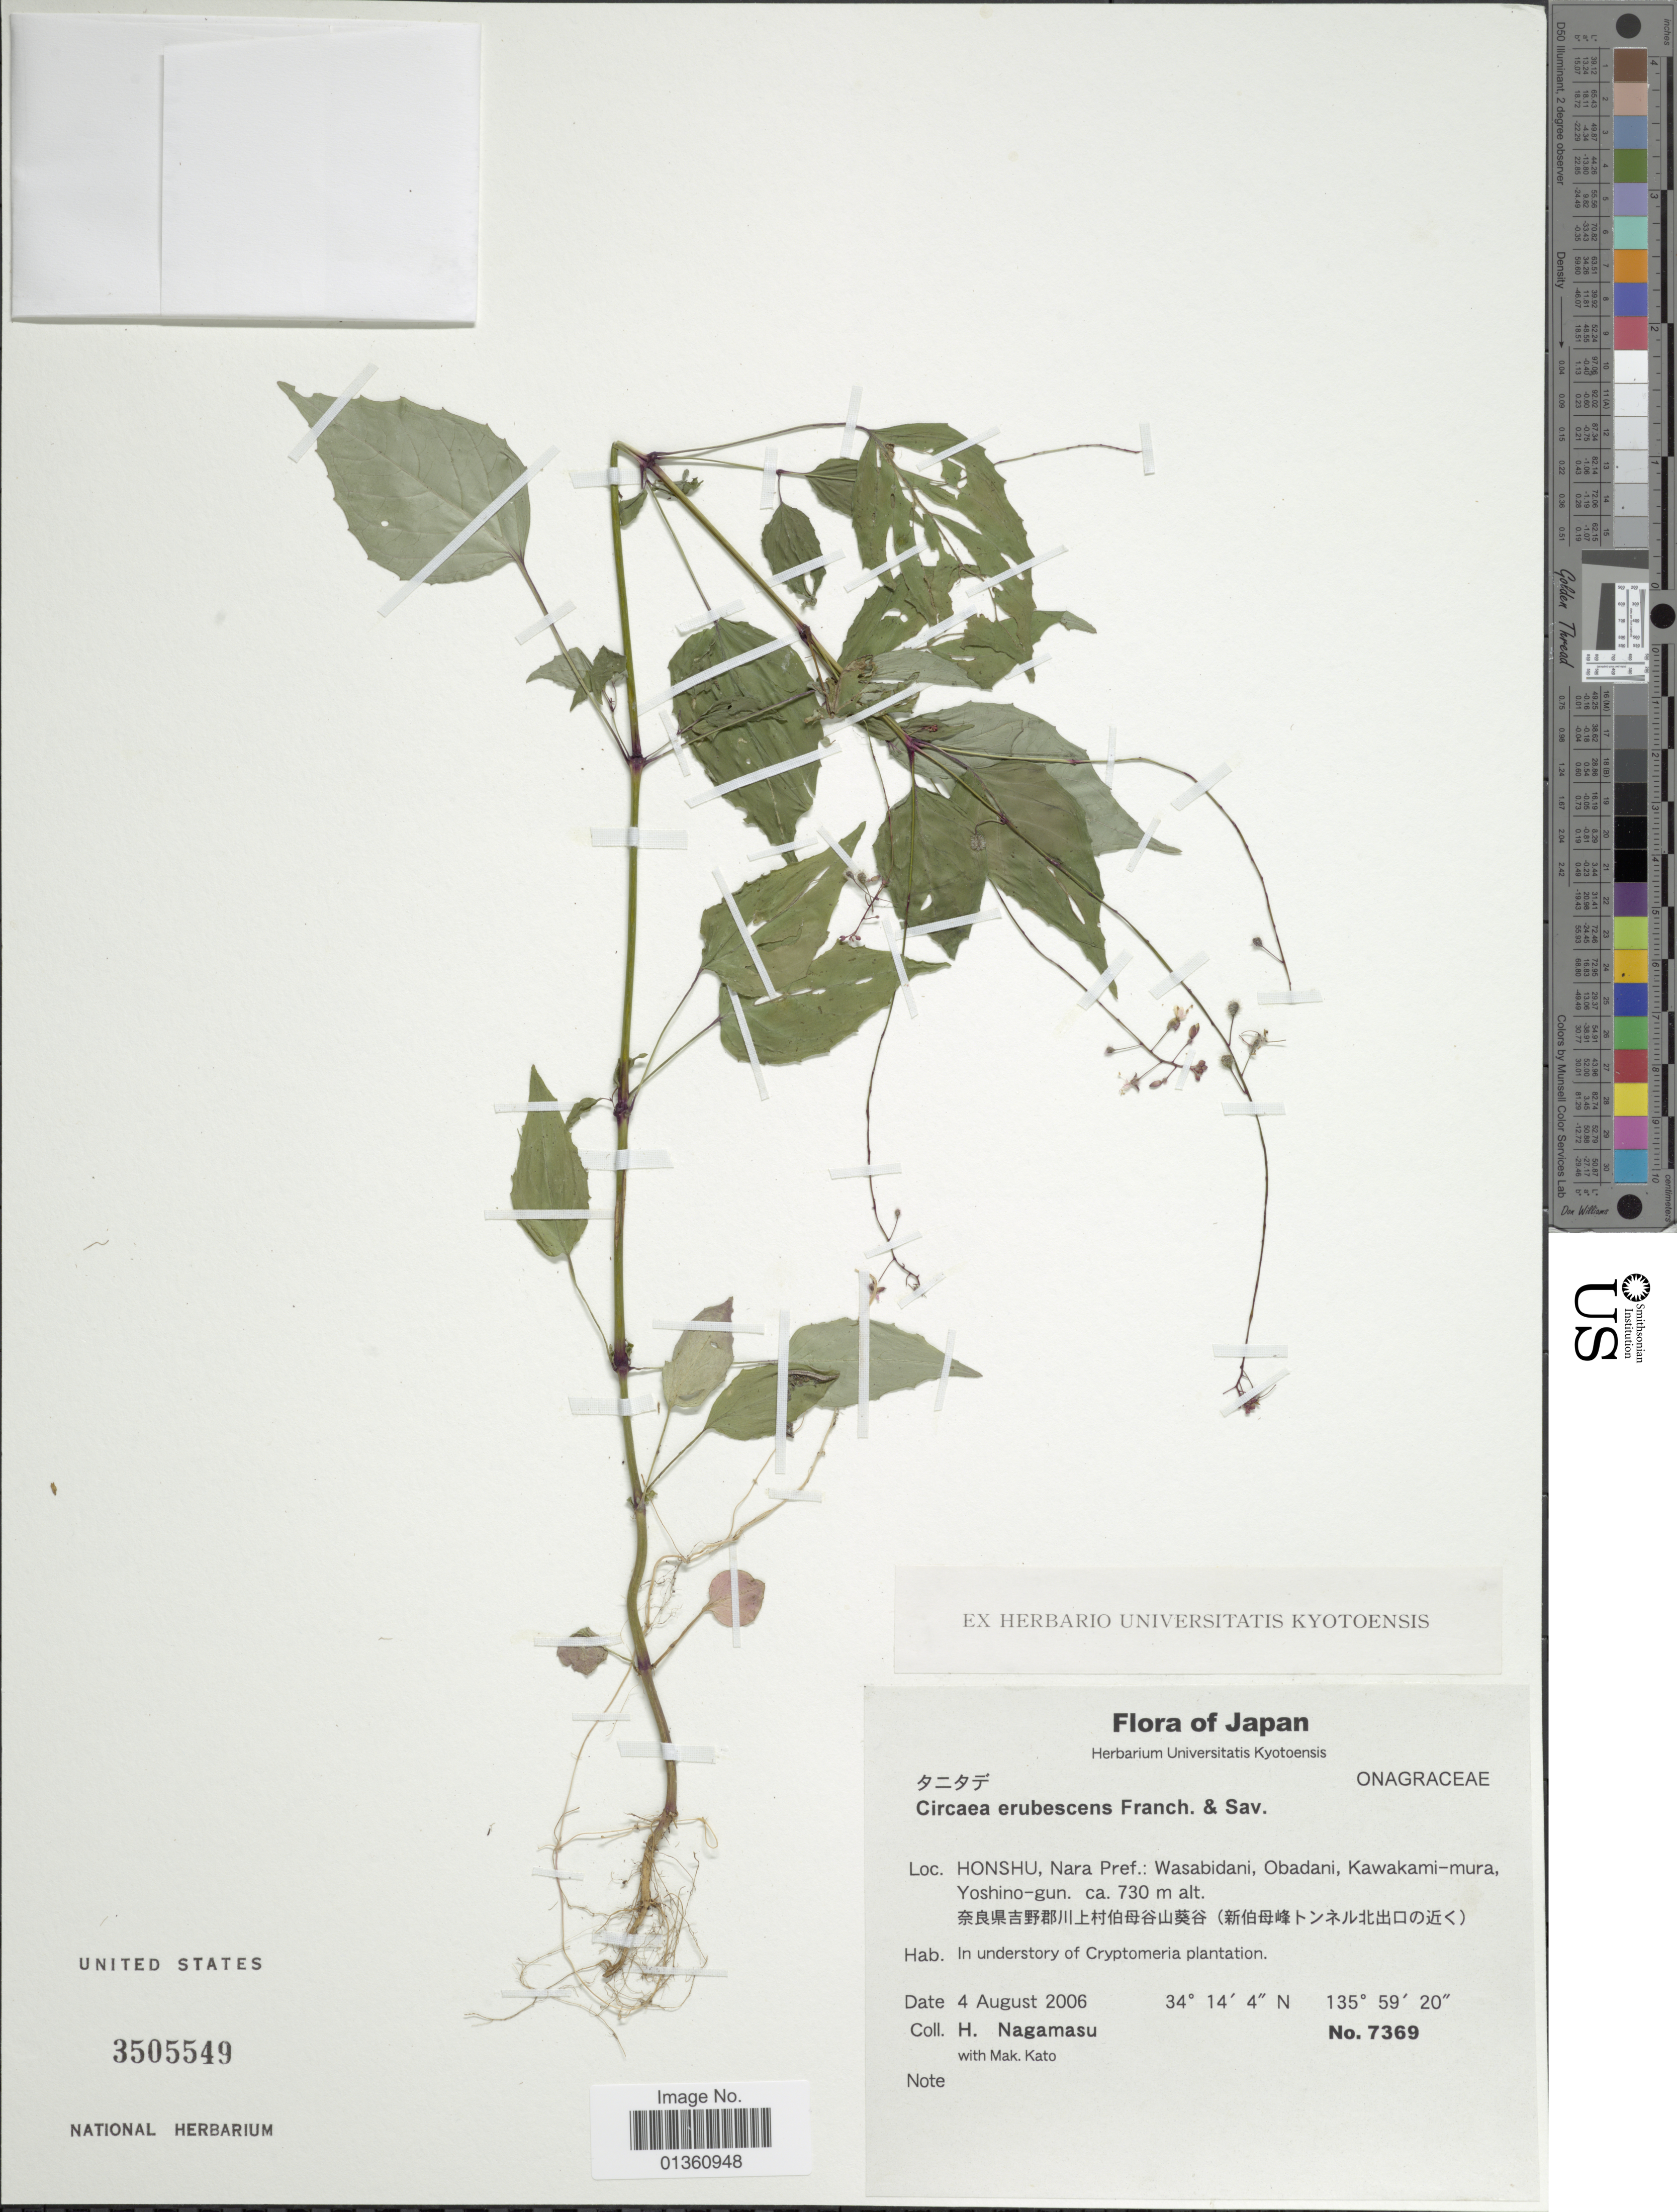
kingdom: Plantae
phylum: Tracheophyta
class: Magnoliopsida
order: Myrtales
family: Onagraceae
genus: Circaea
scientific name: Circaea erubescens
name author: Franch. & Sav.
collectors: H. Nagamasu & M. Kato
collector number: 7369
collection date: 2006-08-04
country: Japan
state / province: Nara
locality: Honshu: Wasabidani, Obadani, Kawakami-mura, Yoshino-gun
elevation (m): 730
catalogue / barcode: US 3505549